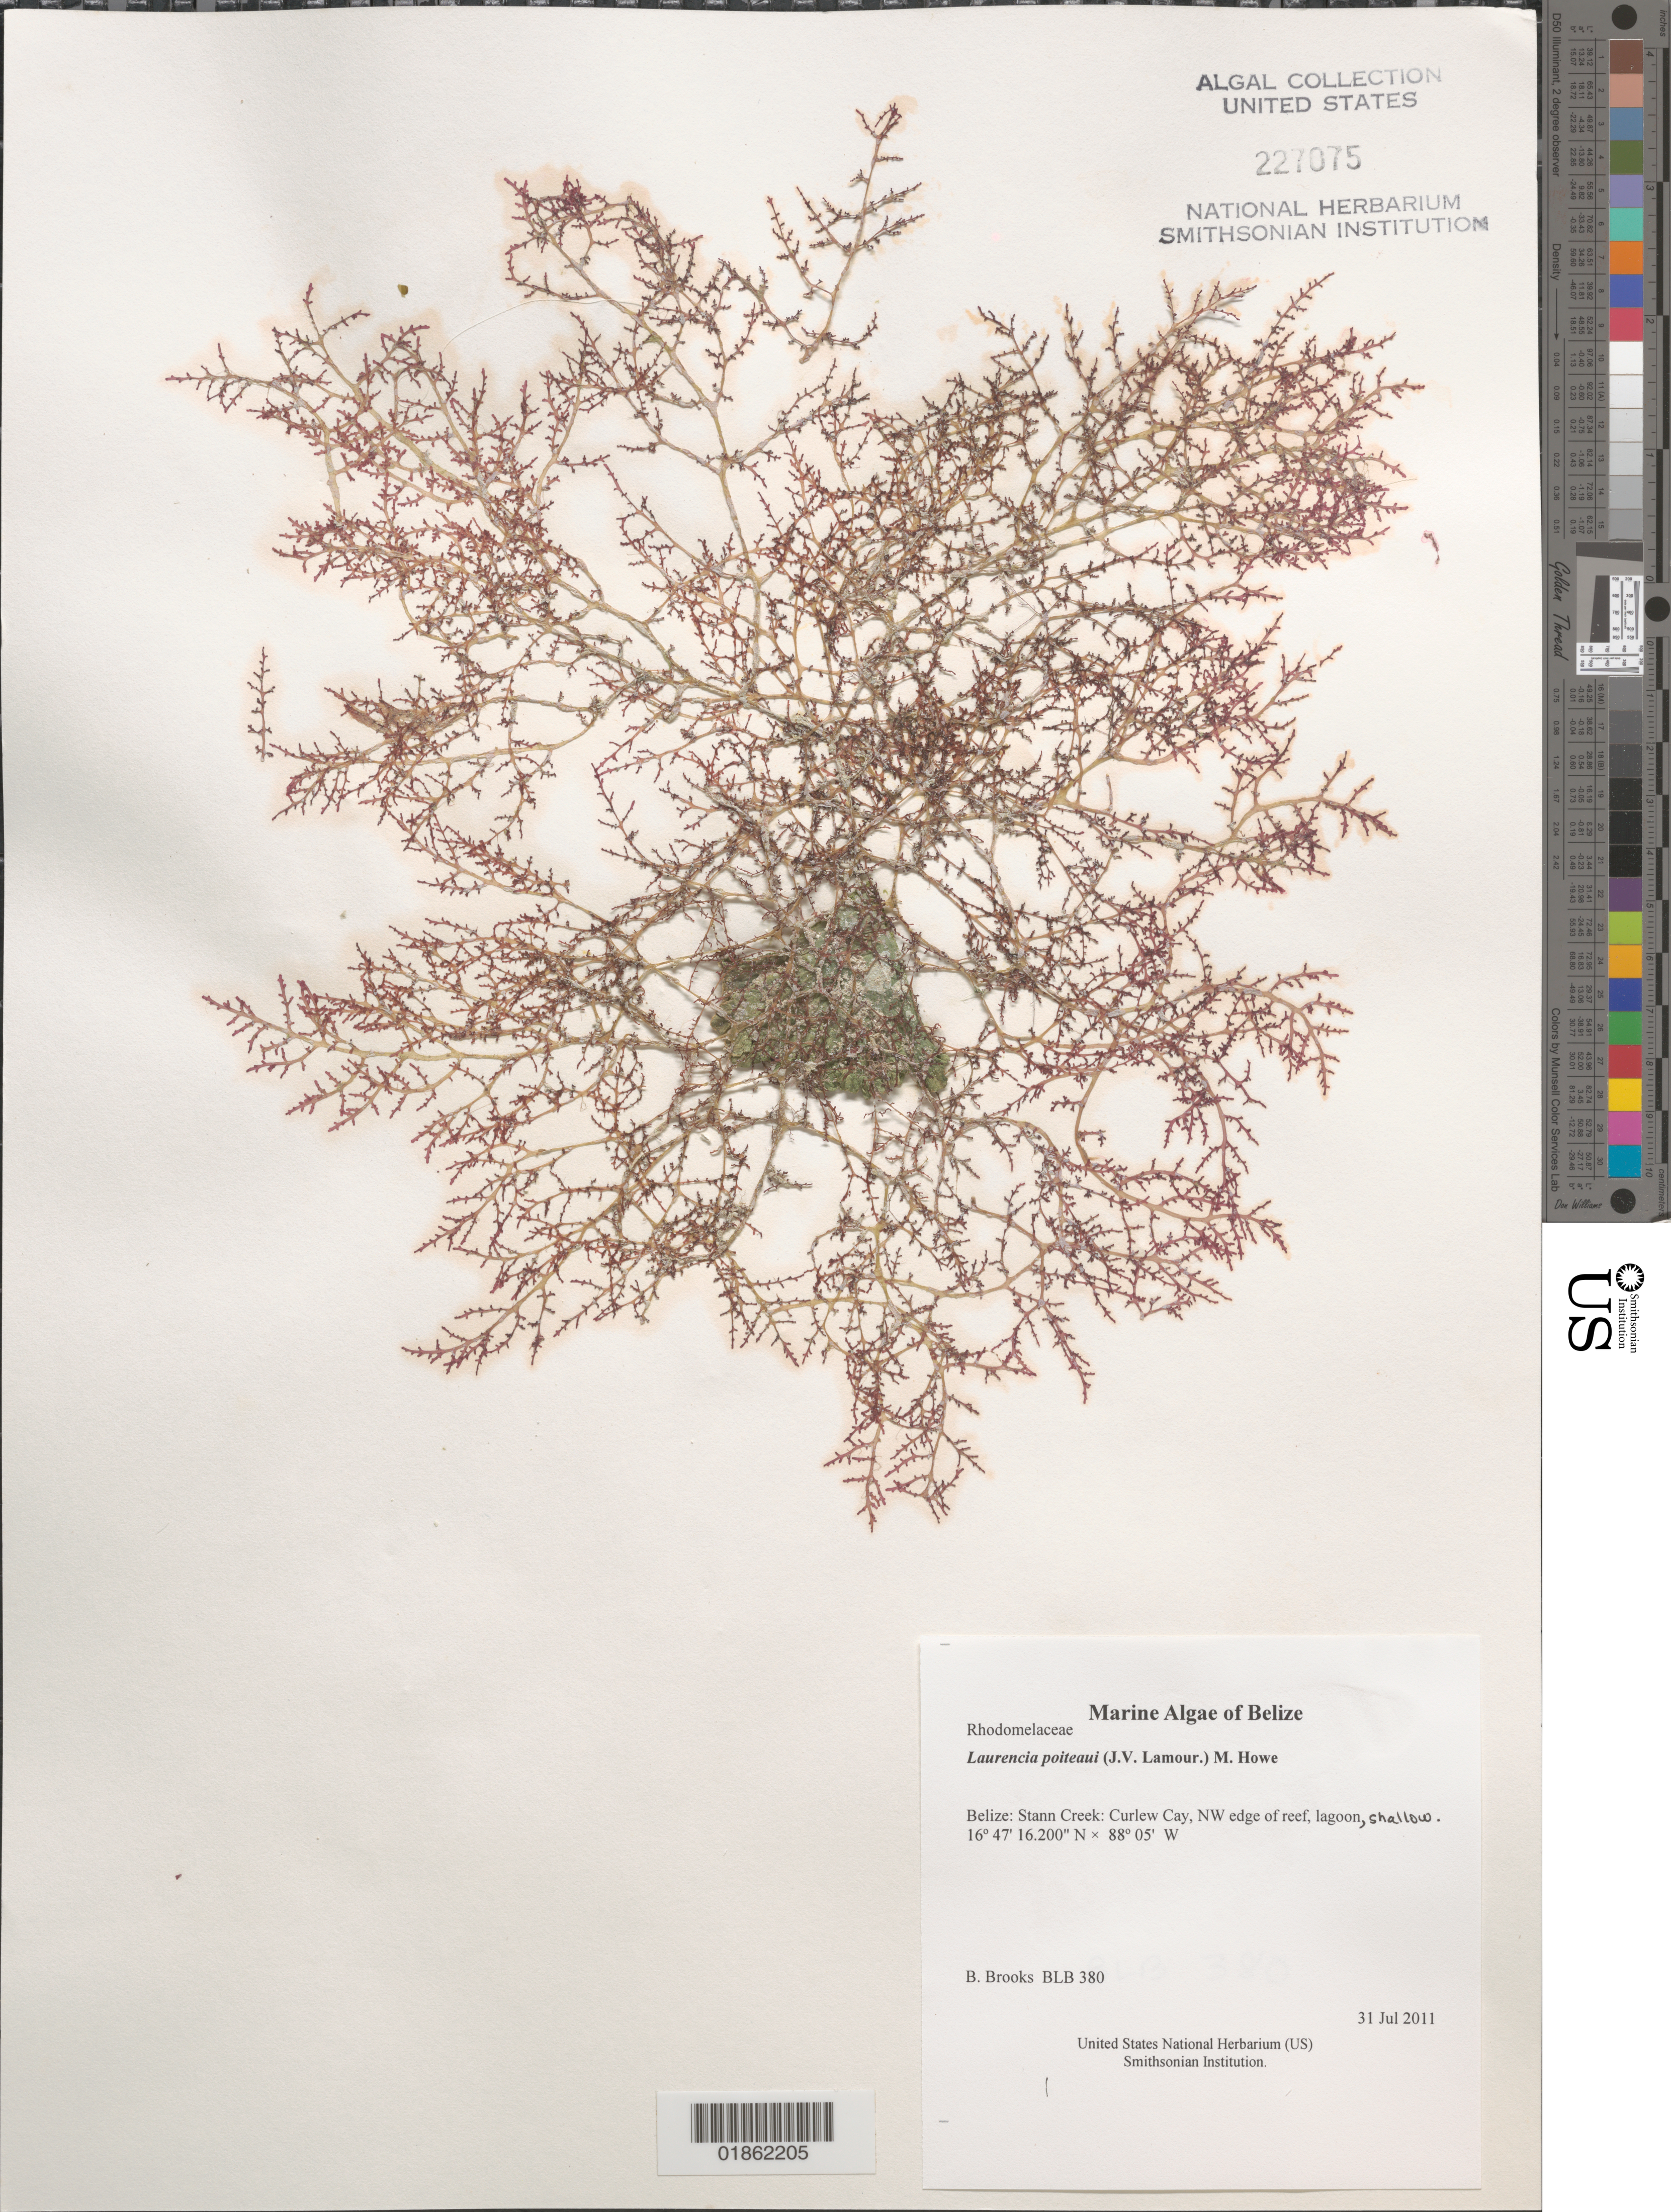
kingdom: Plantae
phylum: Rhodophyta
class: Florideophyceae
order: Ceramiales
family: Rhodomelaceae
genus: Laurencia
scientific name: Laurencia poiteaui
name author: (J.V.Lamouroux) M. Howe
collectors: B. Brooks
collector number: BLB 380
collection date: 2011-07-31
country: Belize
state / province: Stann Creek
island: Curlew Cay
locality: Curlew Cay, NW edge of reef, lagoon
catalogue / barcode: US 227075